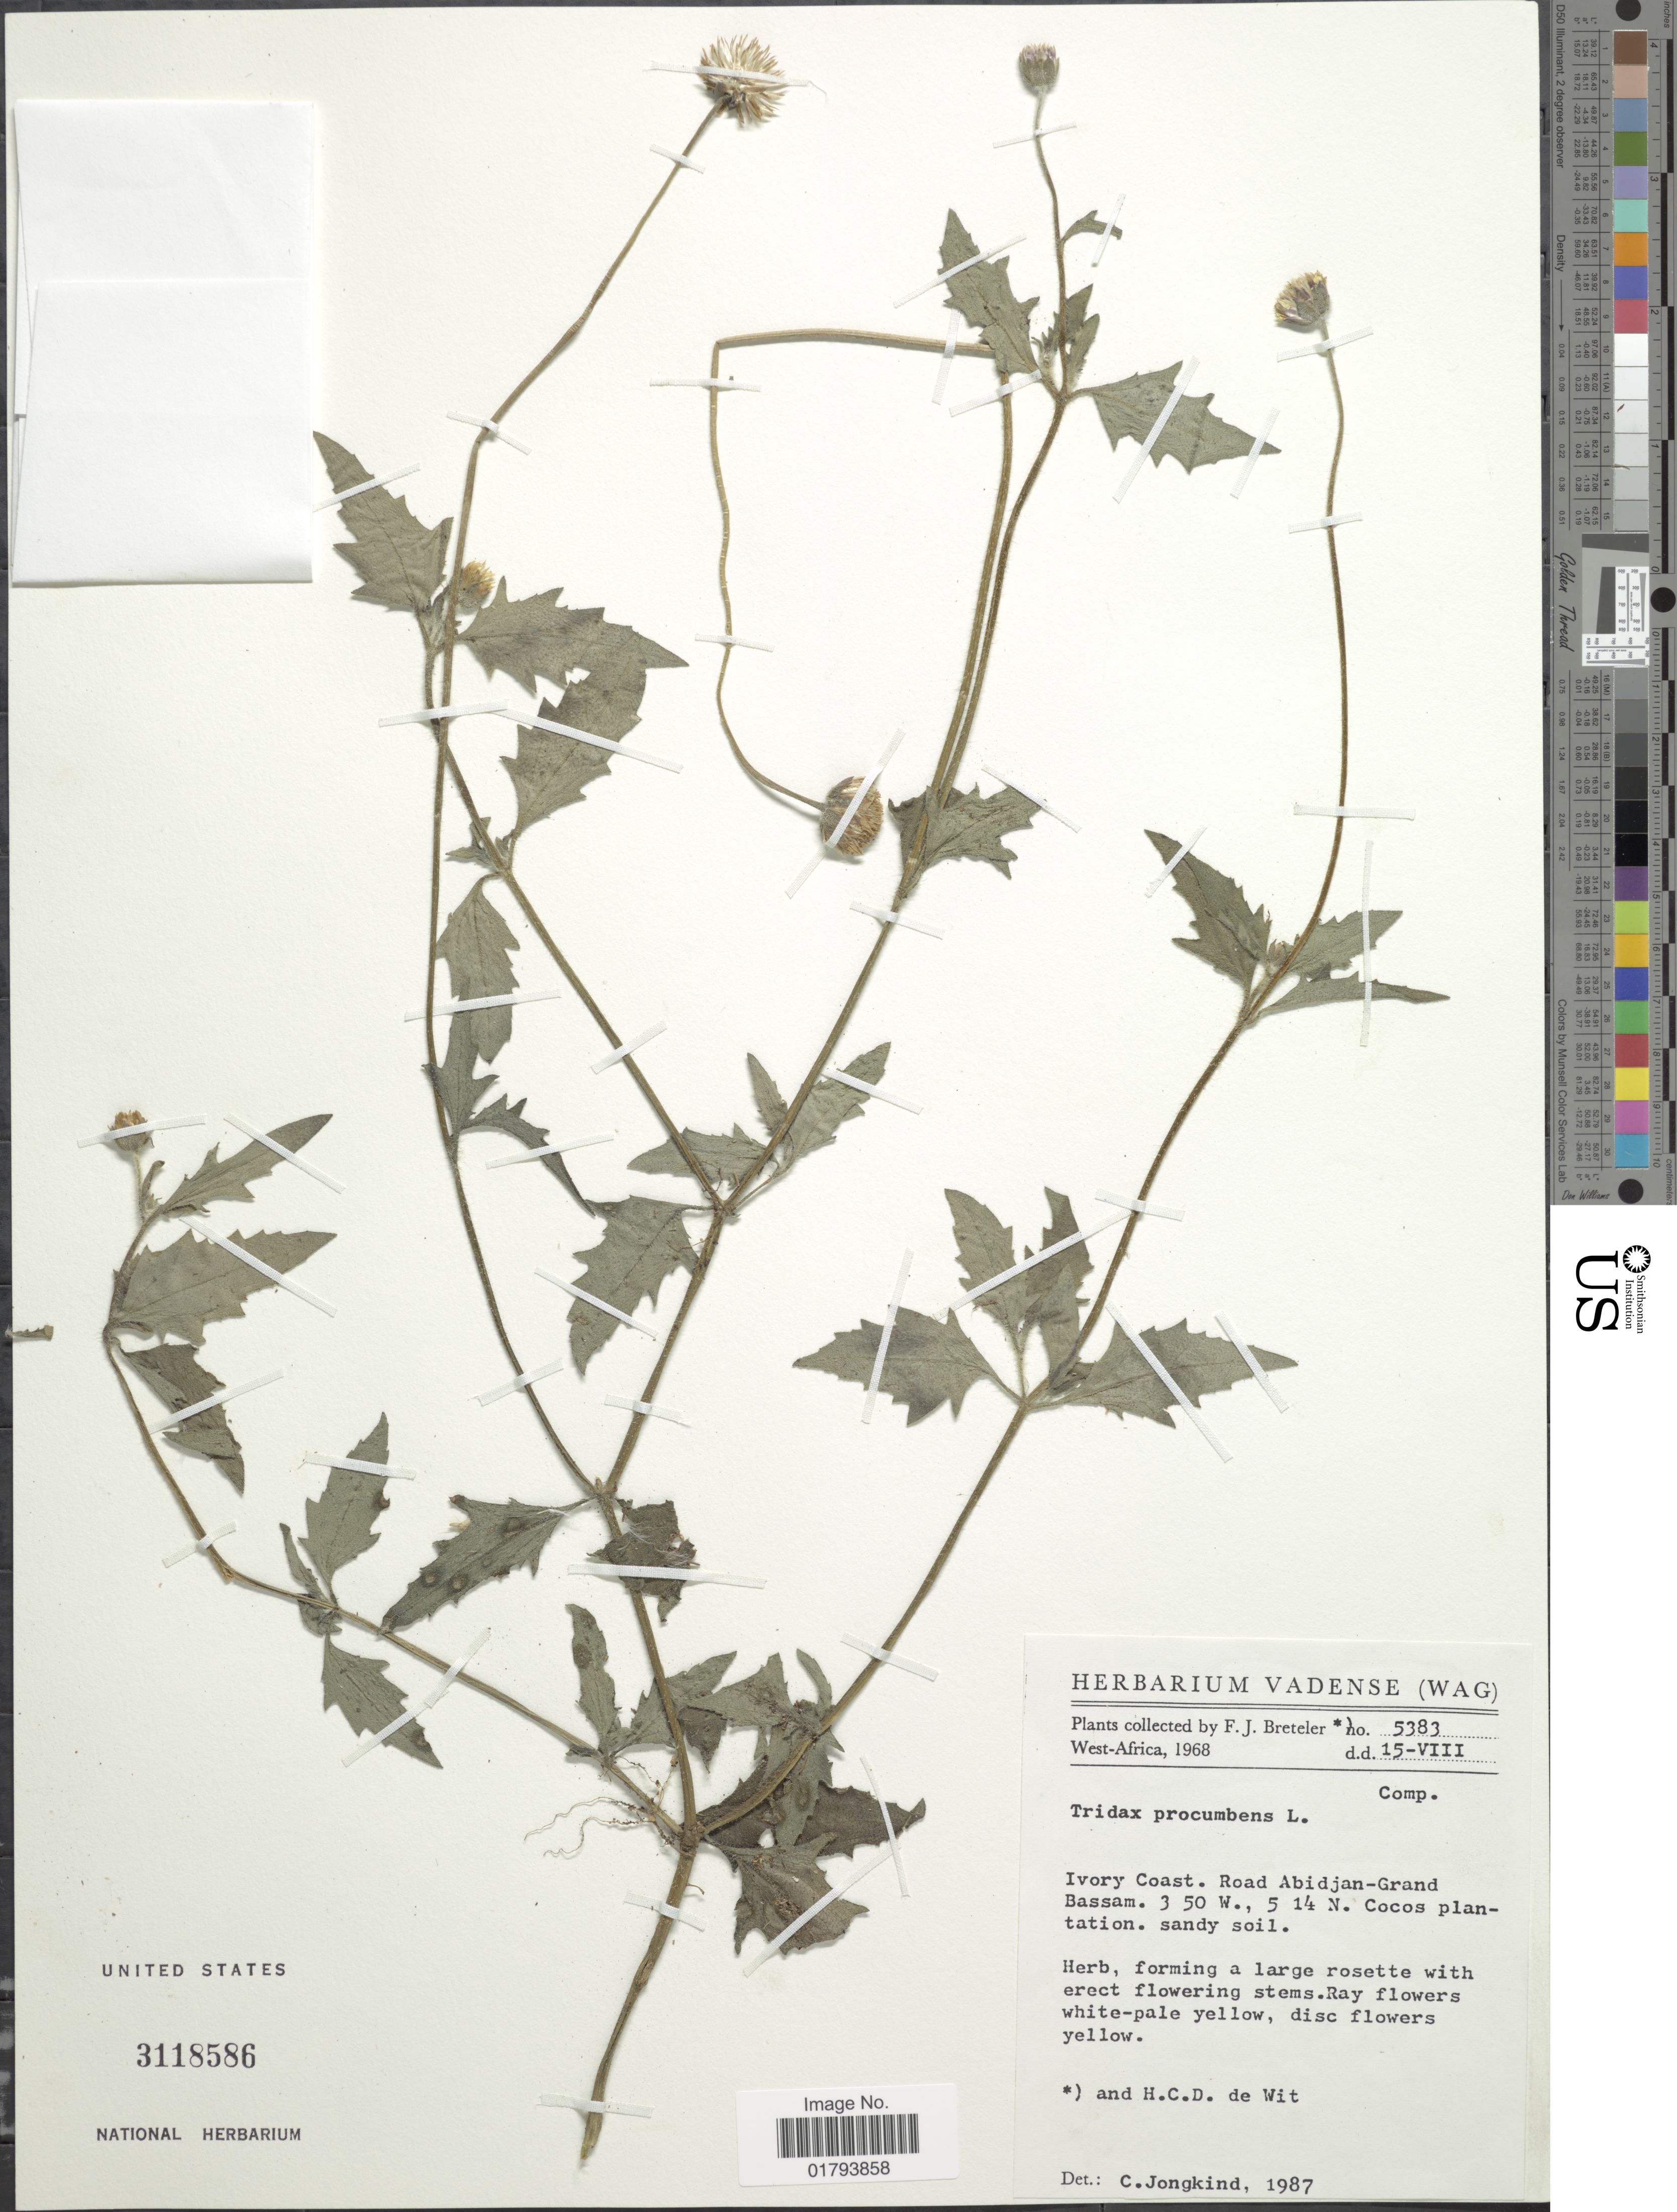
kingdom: Plantae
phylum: Tracheophyta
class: Magnoliopsida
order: Asterales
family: Asteraceae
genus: Tridax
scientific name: Tridax procumbens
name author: L.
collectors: F. J. Breteler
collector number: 5383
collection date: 1968-08-15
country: Ivory Coast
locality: Road Abidjan-Grand Bassam. Cocos Plantation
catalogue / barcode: US 3118586